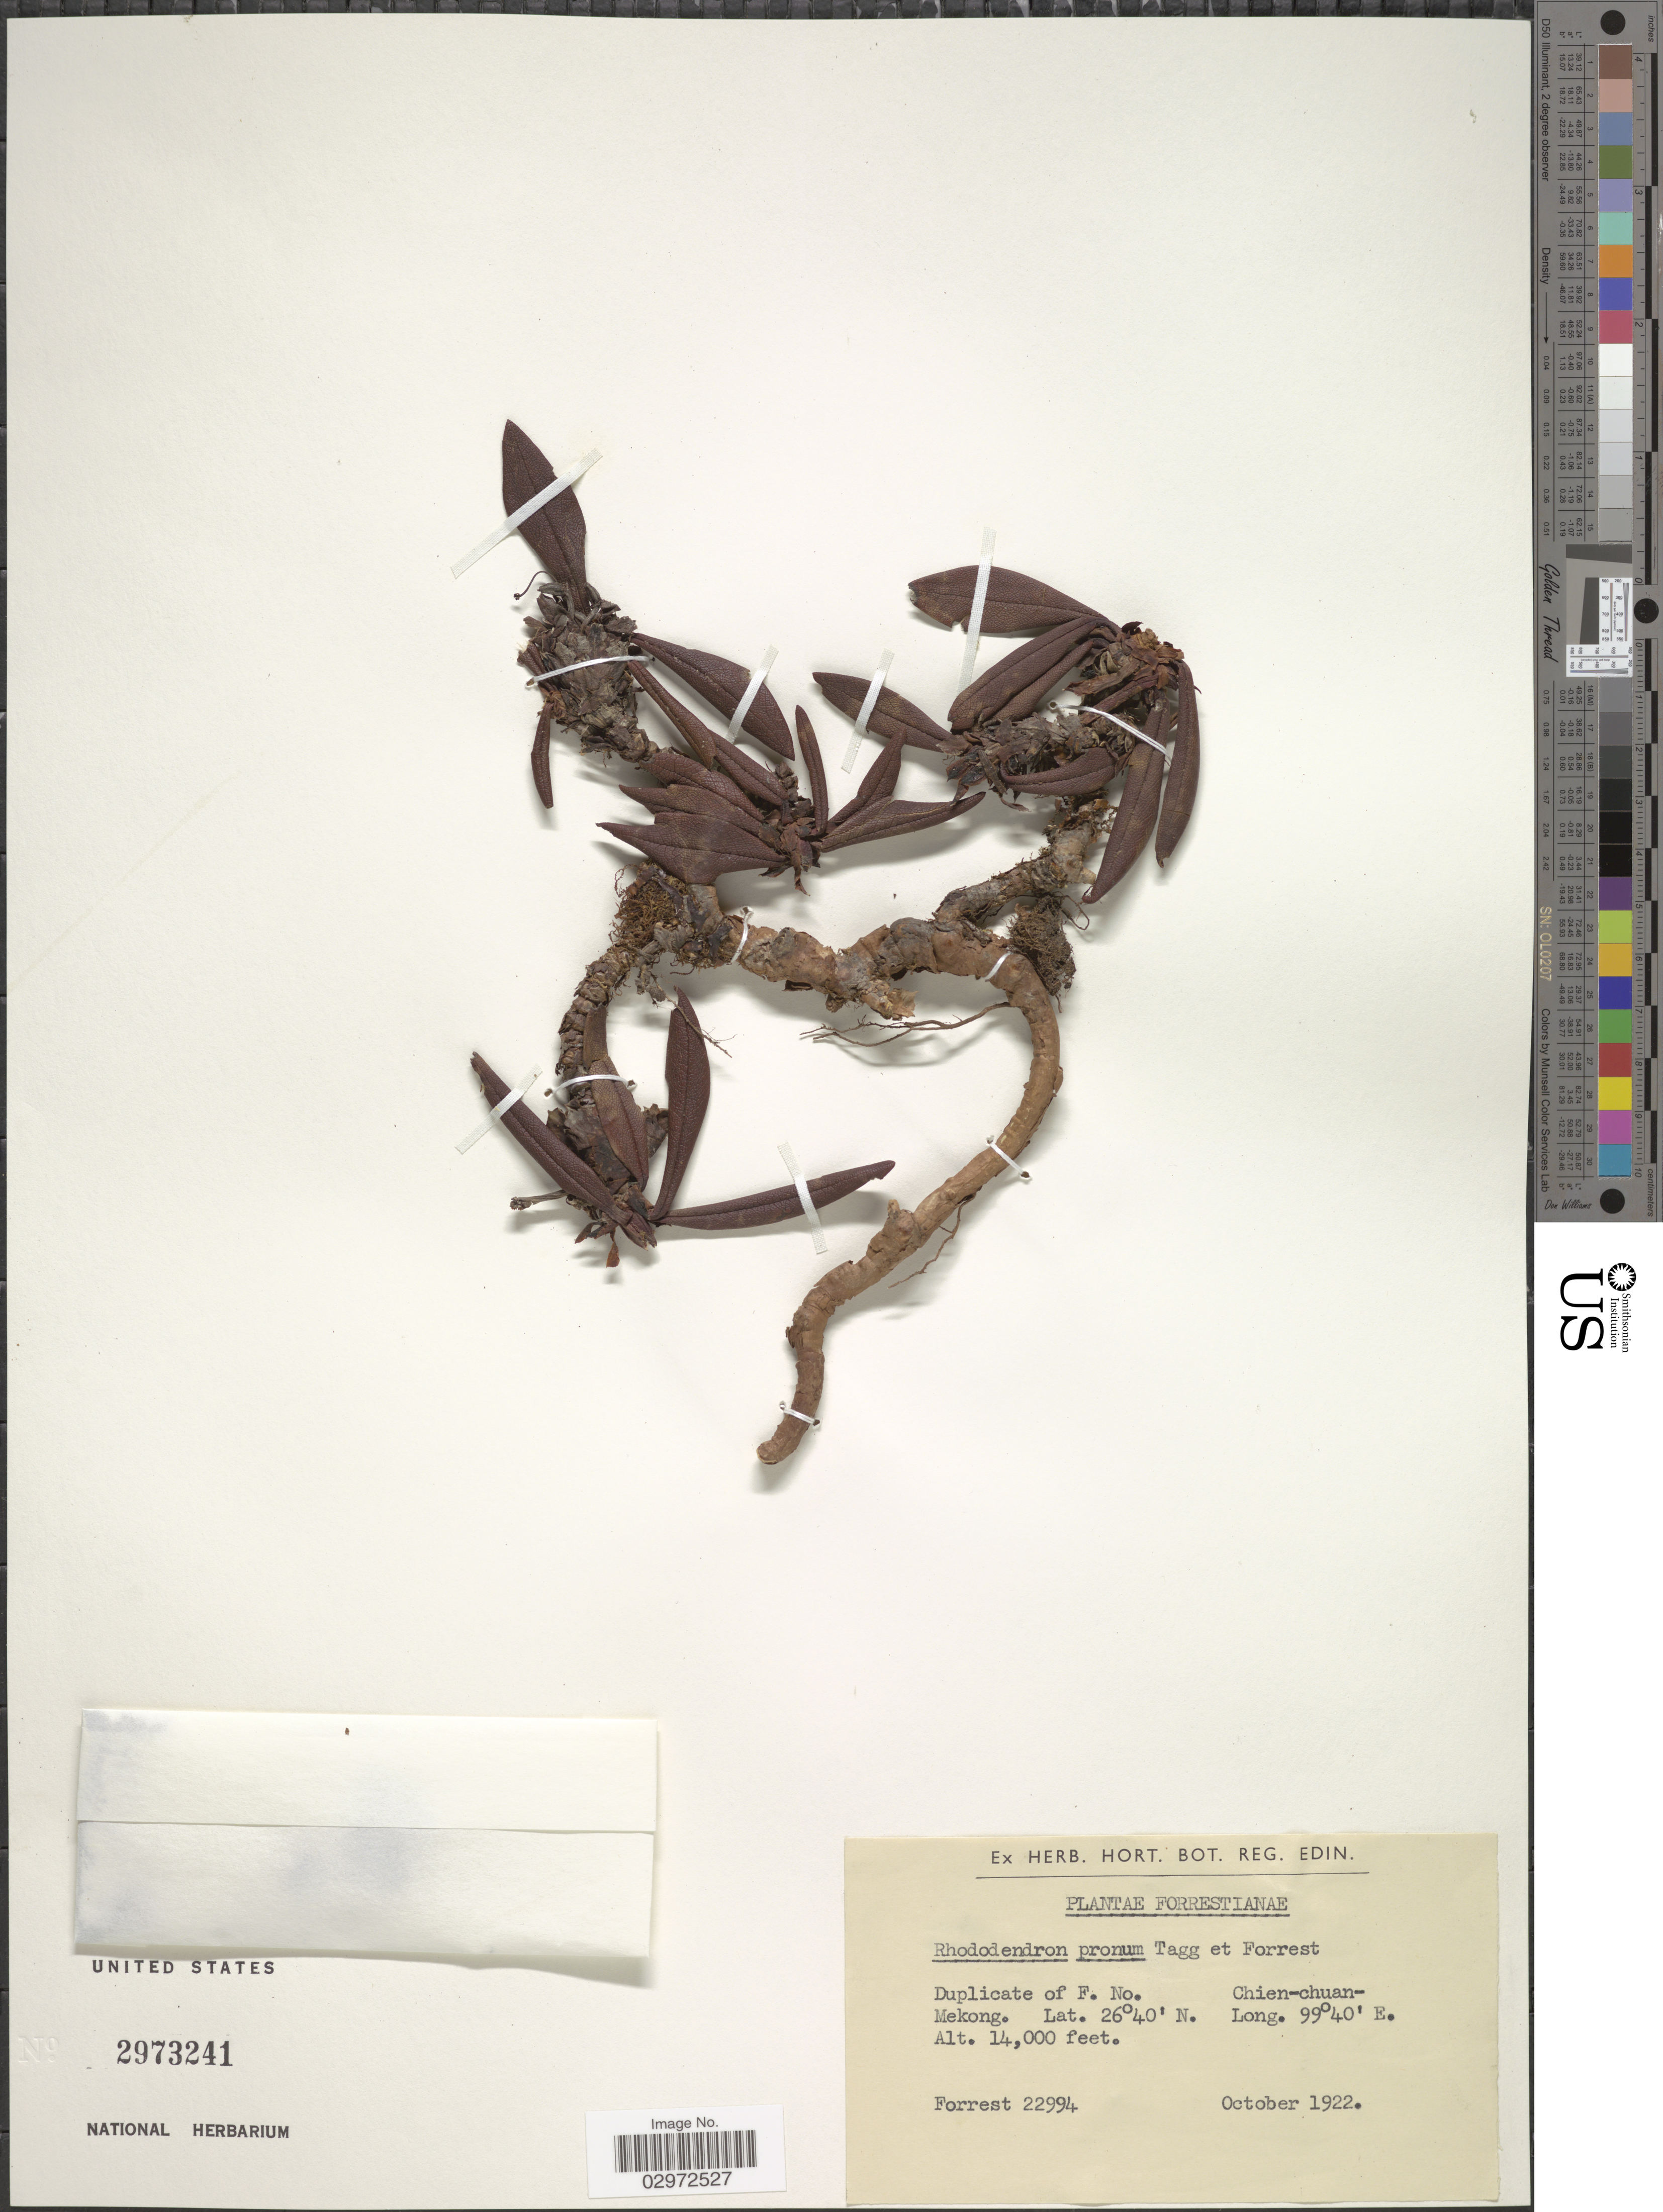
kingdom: Plantae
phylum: Tracheophyta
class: Magnoliopsida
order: Ericales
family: Ericaceae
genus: Rhododendron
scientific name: Rhododendron pronum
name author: Tagg & Forrest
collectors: -. Forrest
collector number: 22994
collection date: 1922-10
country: China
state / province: Yunnan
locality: Chien-chuan-Mekong.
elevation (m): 4267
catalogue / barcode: US 2973241